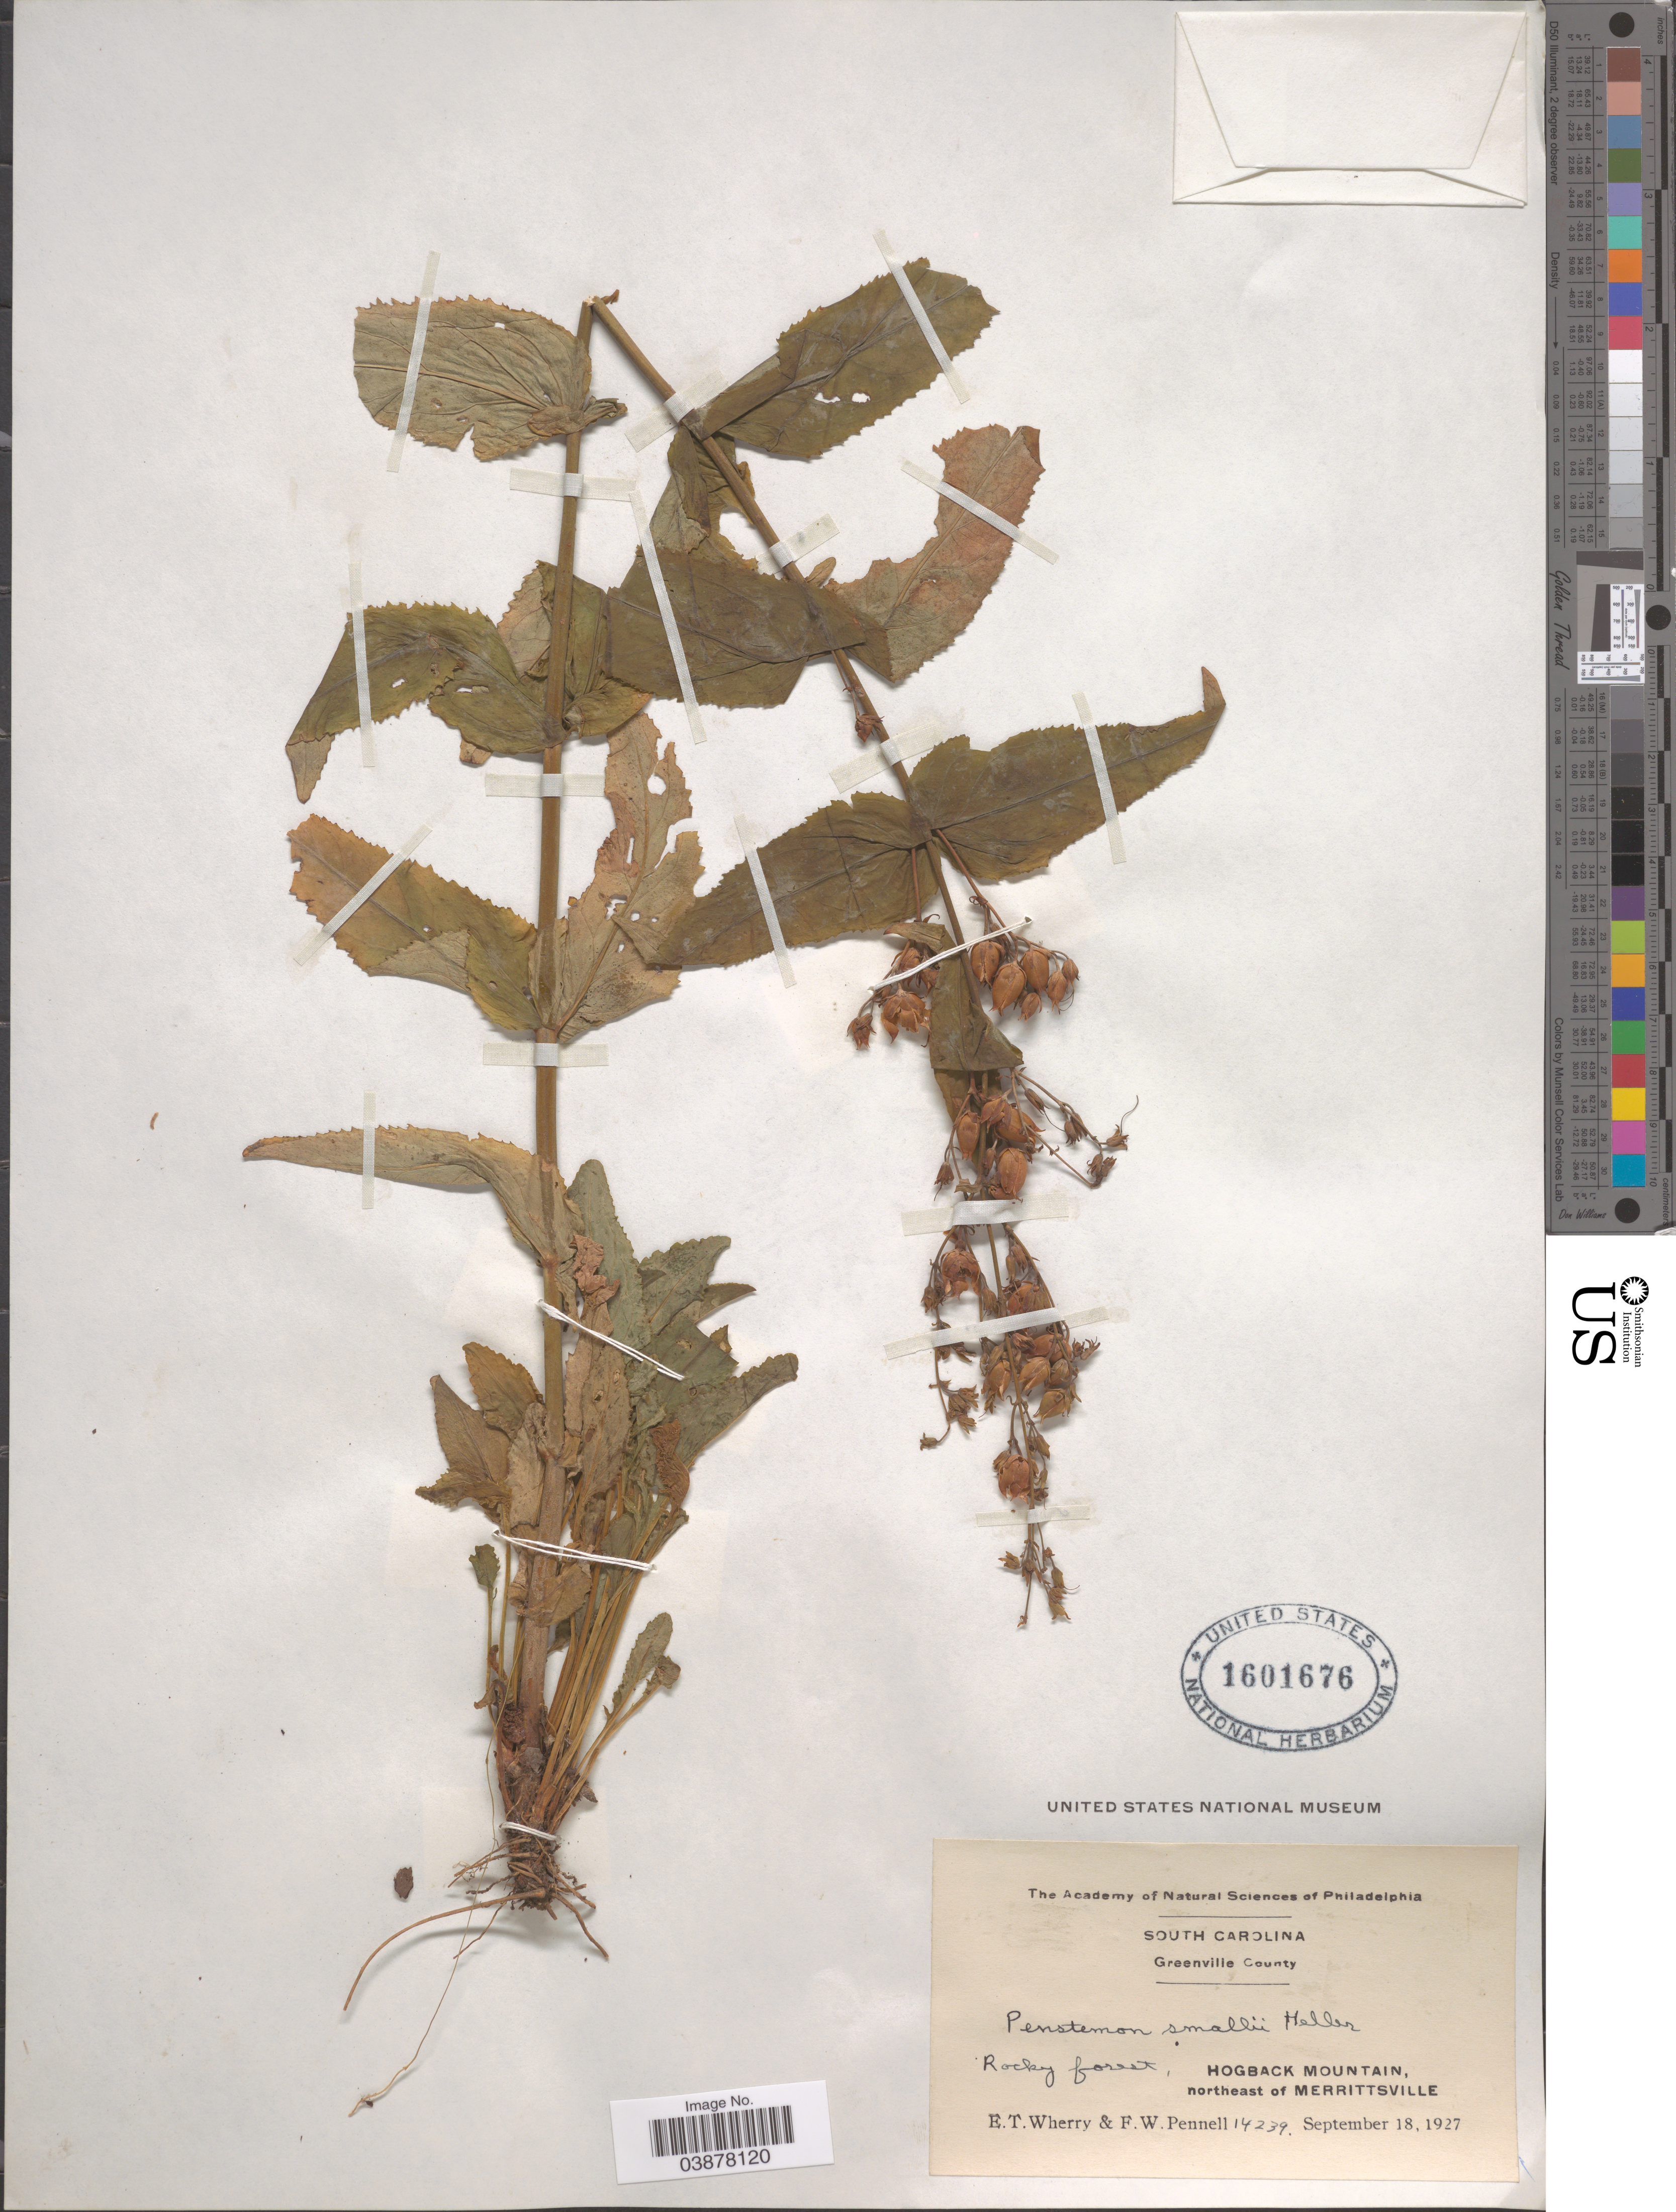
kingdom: Plantae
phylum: Tracheophyta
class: Magnoliopsida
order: Lamiales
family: Plantaginaceae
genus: Penstemon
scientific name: Penstemon smallii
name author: A. Heller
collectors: E. T. Wherry & F. W. Pennell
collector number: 14239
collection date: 1927-09-18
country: United States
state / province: South Carolina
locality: Greenville County. Hogback Mountain, northeast of Merrittsville.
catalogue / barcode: US 1601676